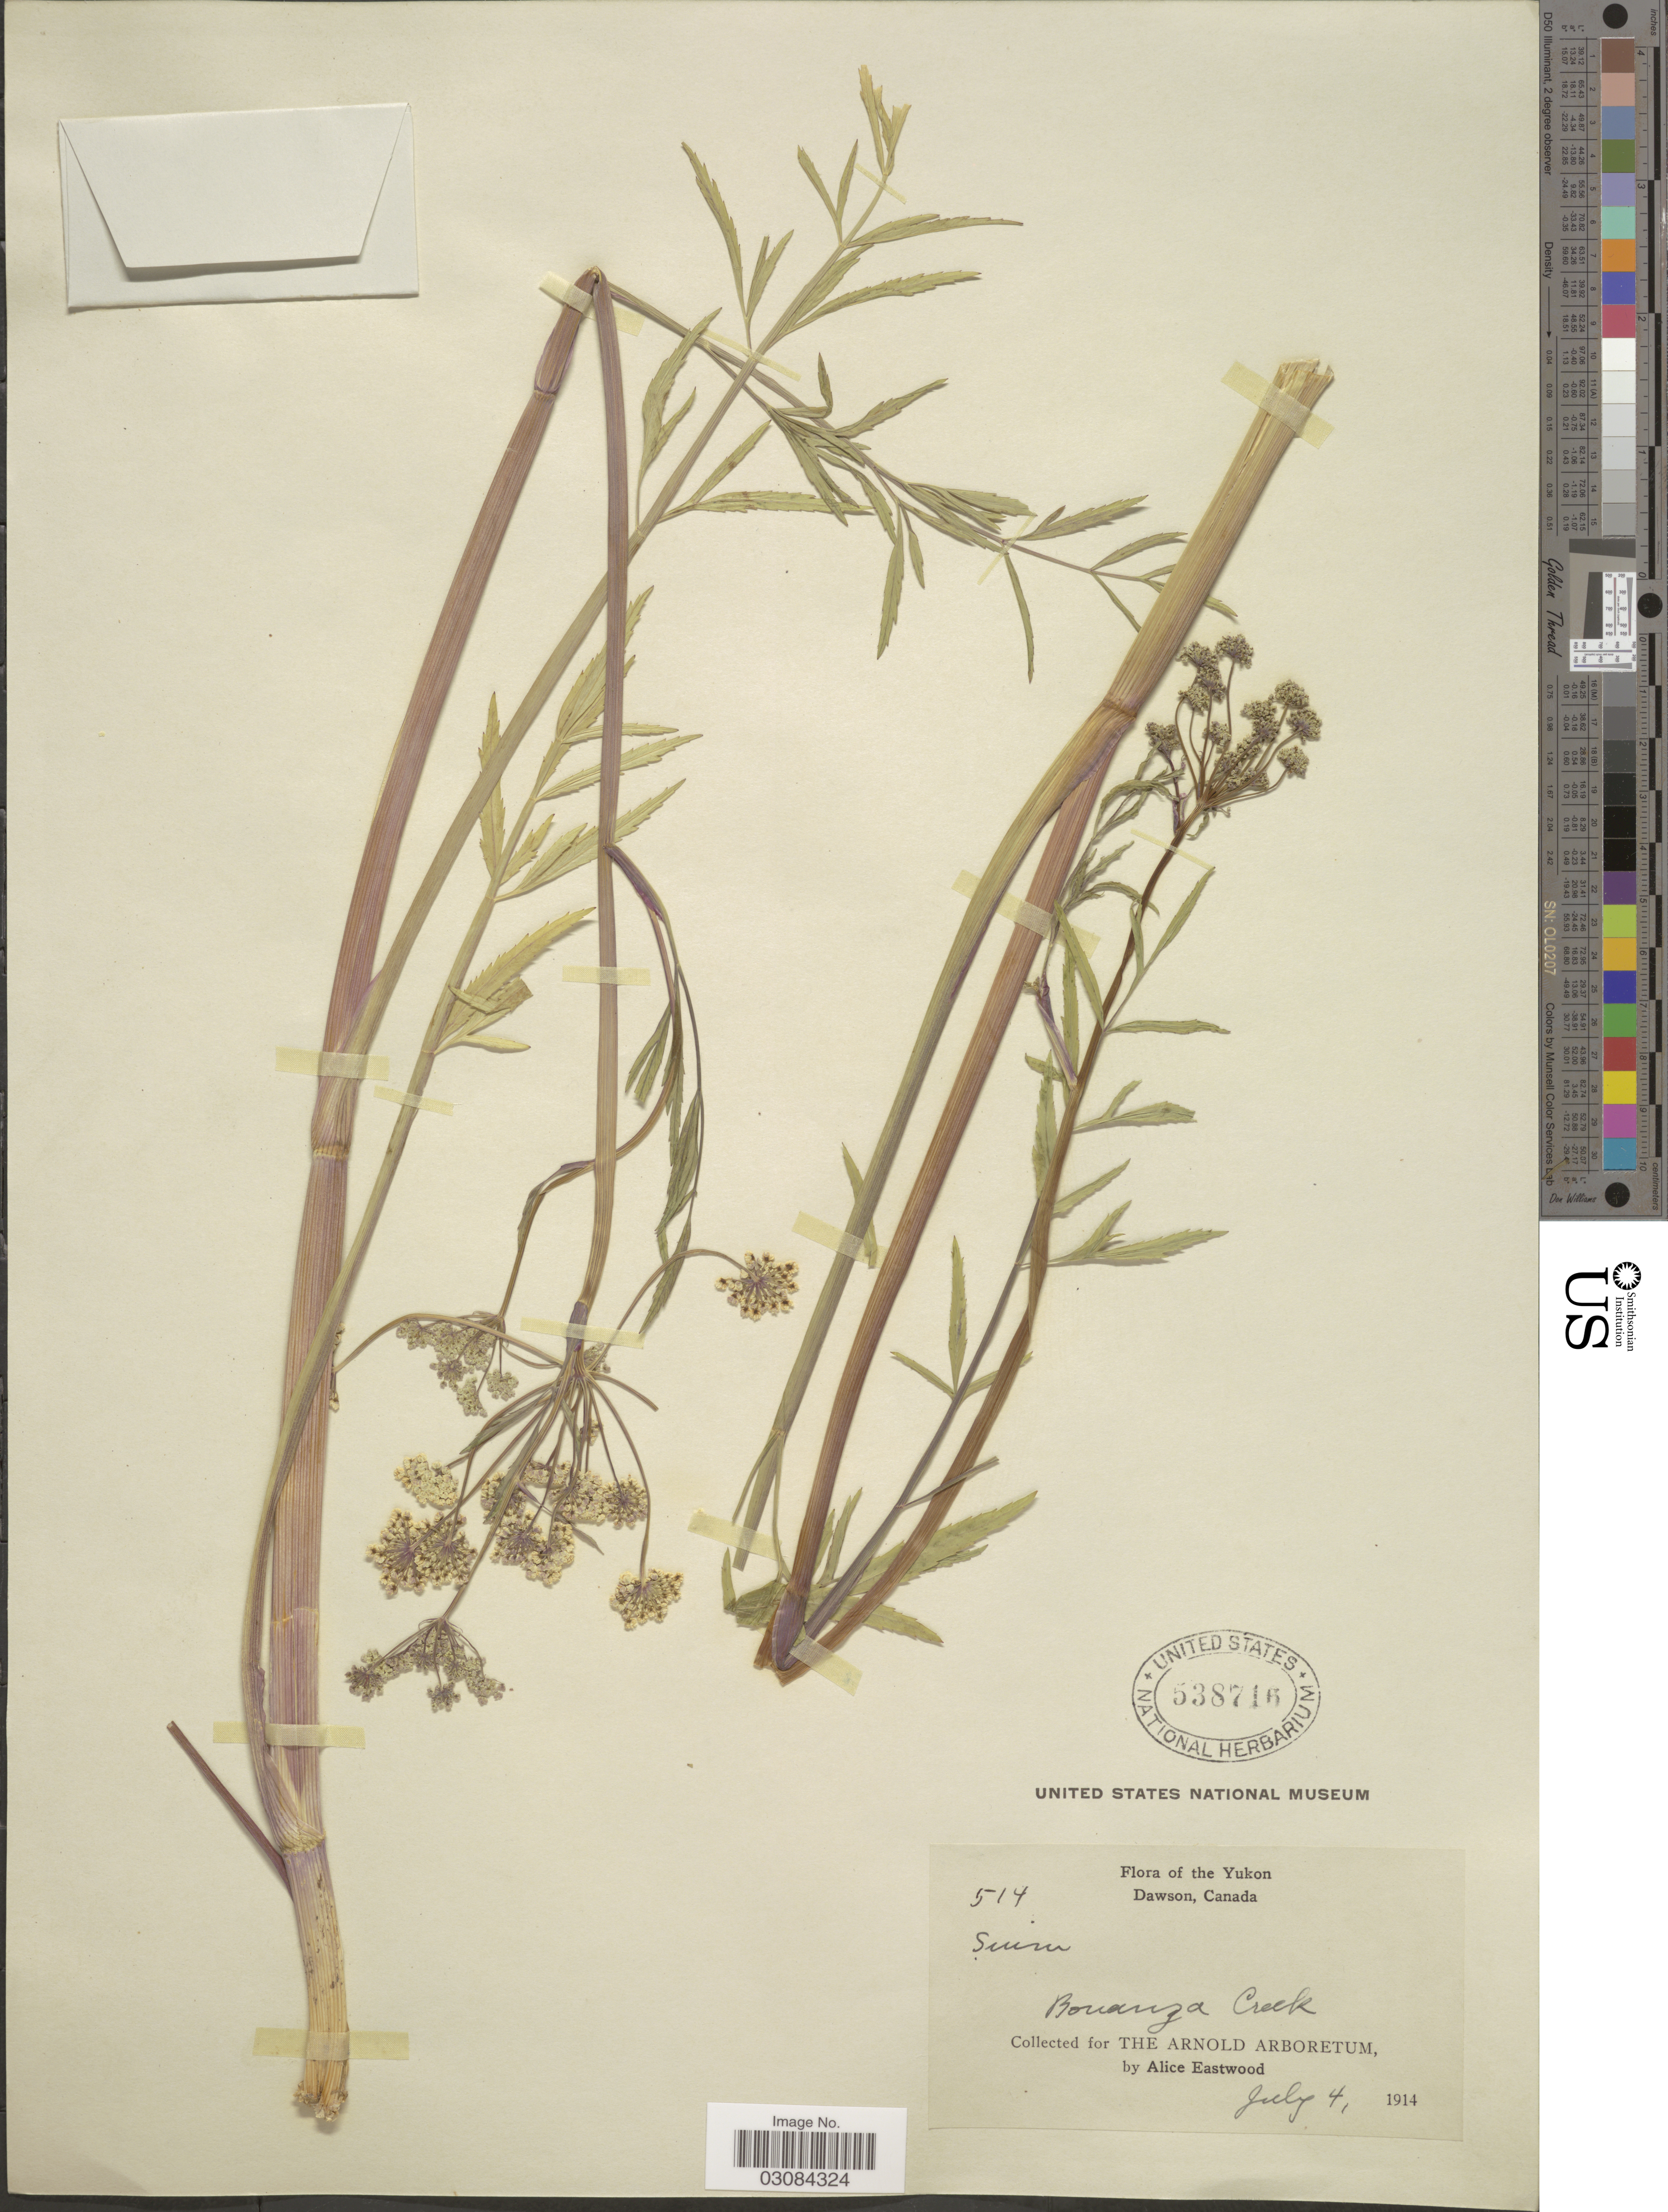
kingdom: Plantae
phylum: Tracheophyta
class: Magnoliopsida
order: Apiales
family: Apiaceae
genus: Cicuta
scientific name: Cicuta mackenzieana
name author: Raup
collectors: A. Eastwood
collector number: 514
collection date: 1914-07-04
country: Canada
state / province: Yukon Territory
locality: The Yukon, Dawson. Bonanza Creek.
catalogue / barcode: US 538716